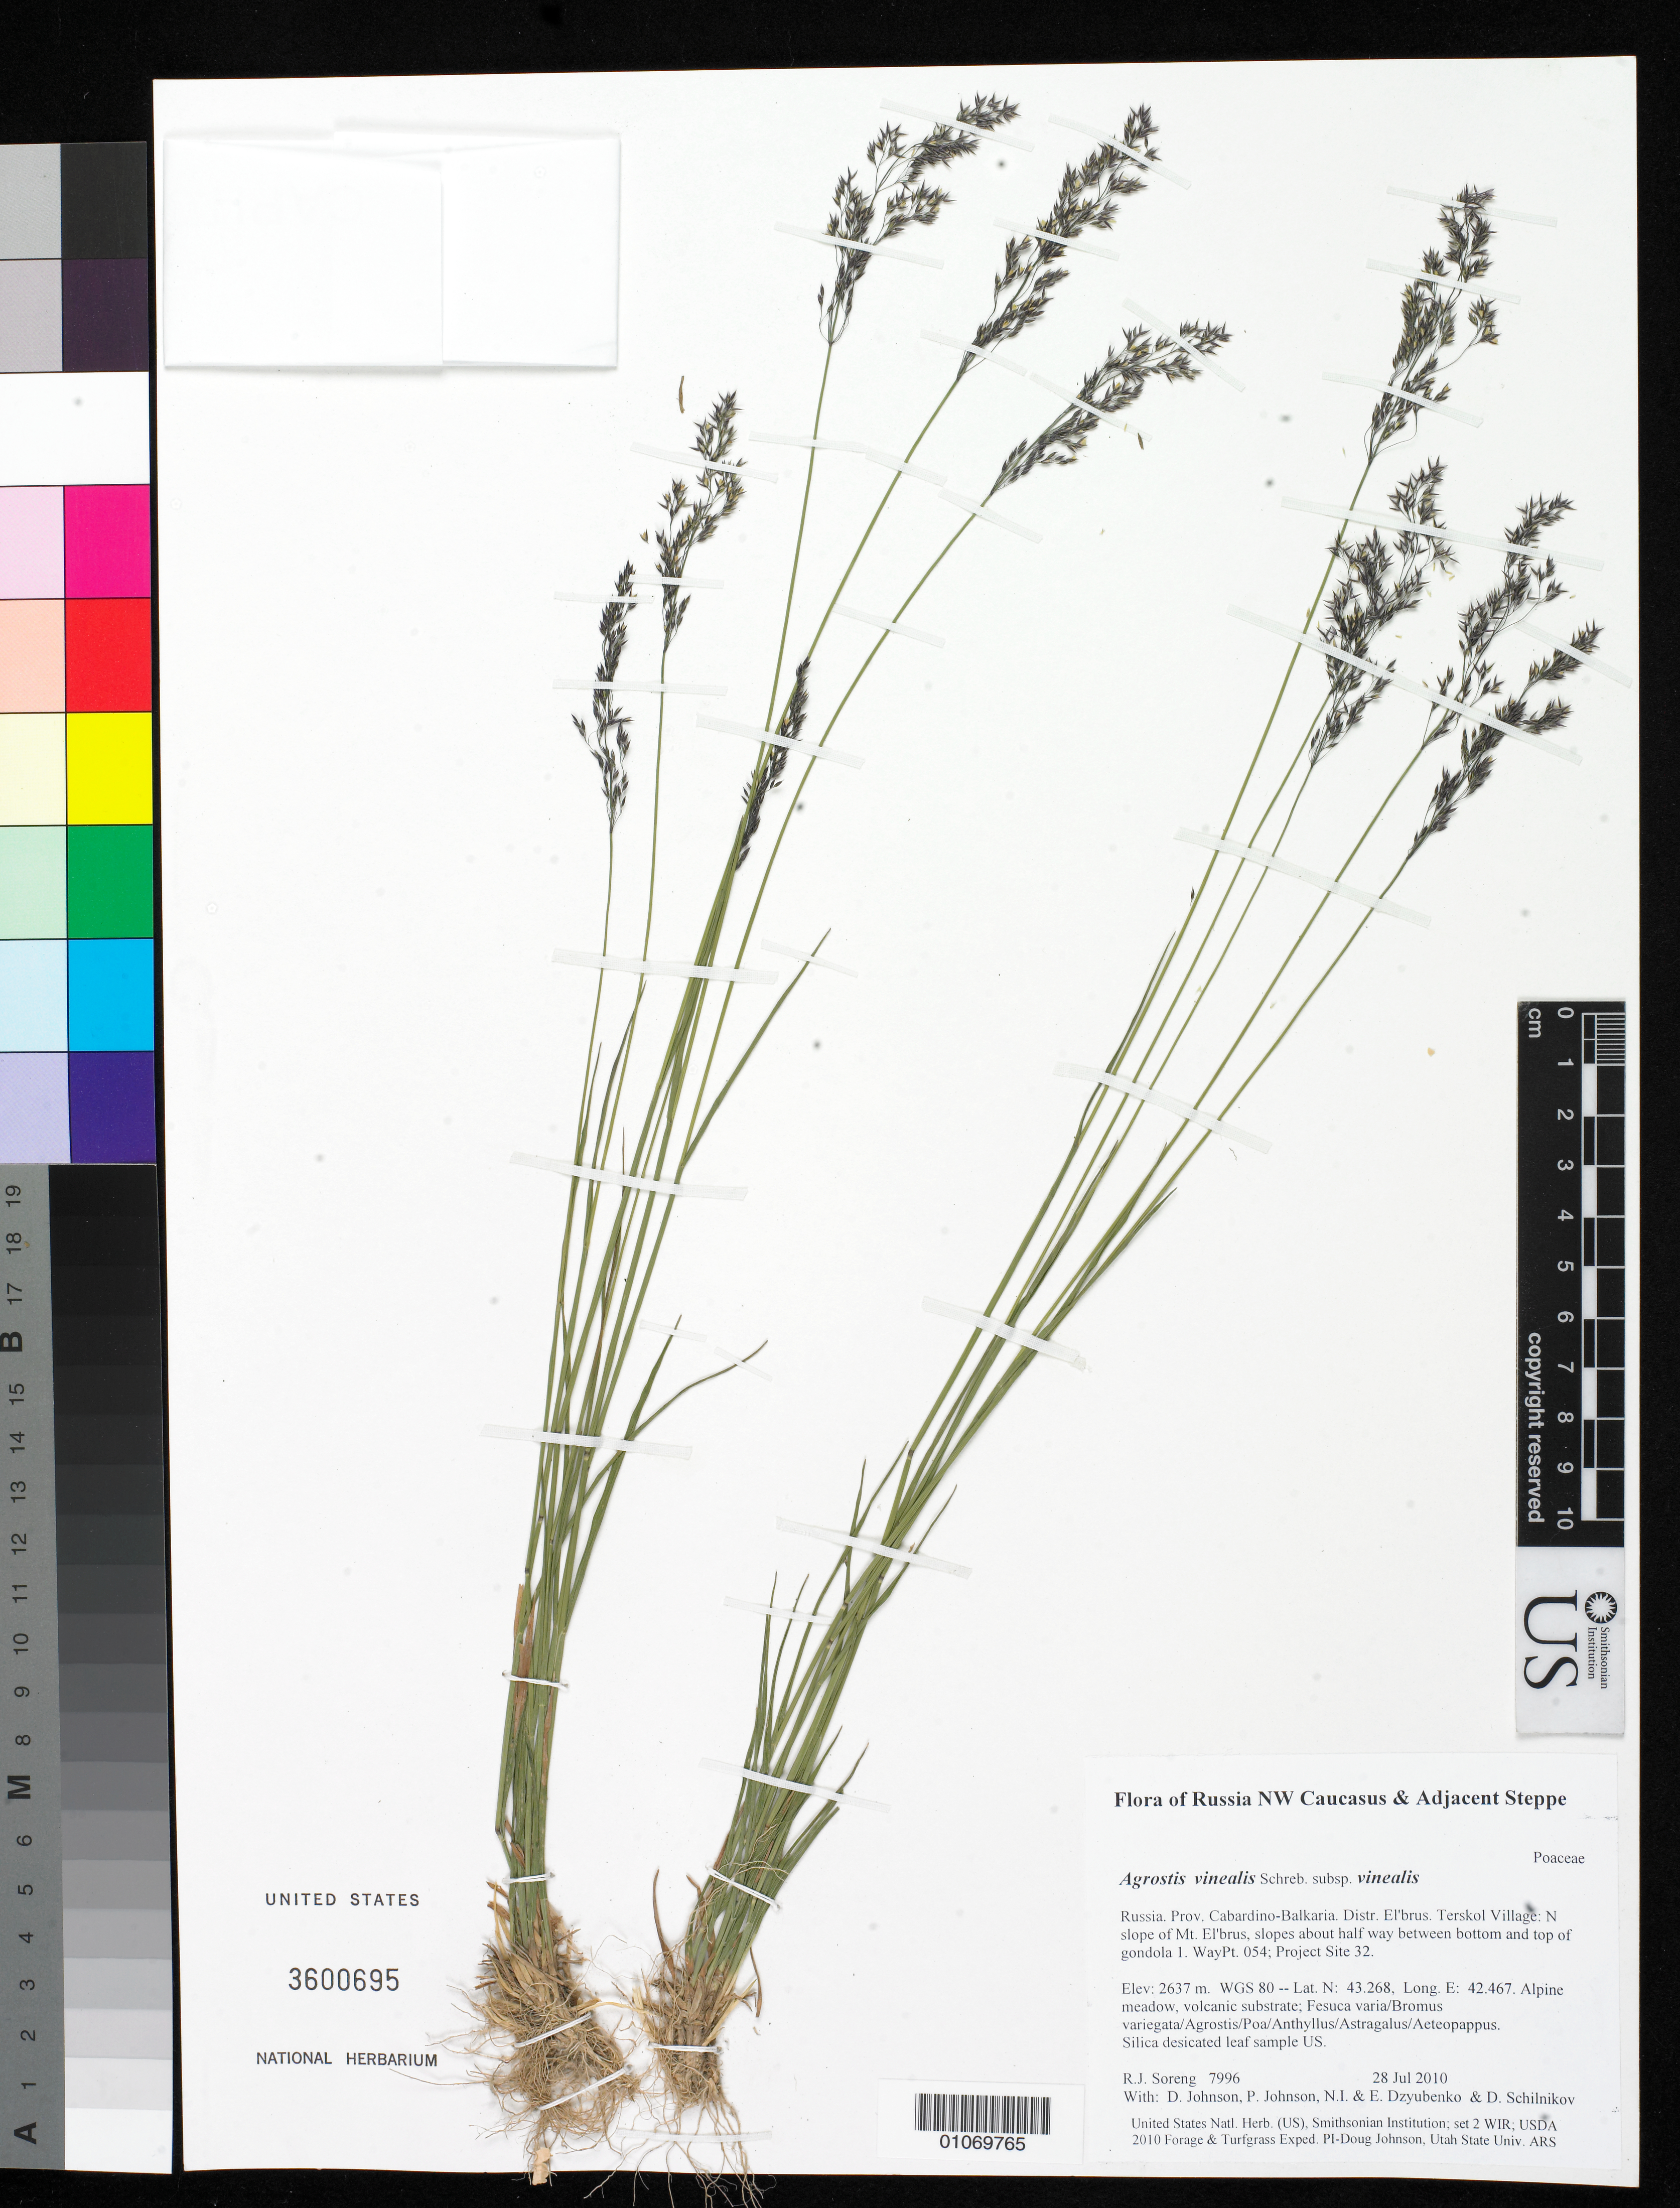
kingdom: Plantae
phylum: Tracheophyta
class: Liliopsida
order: Poales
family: Poaceae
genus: Agrostis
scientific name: Agrostis vinealis subsp. vinealis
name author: Schreb.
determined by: Soreng, Robert J., Research Associate (BOT), Smithsonian Institution - National Museum of Natural History (UNITED STATES)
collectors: R. J. Soreng, D. Johnson, P. Johnson, N. Dzyubenko, E. Dzyubenko & D. Schilnikov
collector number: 7996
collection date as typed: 28 Jul 2010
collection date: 2010-07-28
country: Russian Federation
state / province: Kabardino-Balkar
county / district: El'brus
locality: Terskol Village: N slope of Mt. El'brus, slopes about half way between bottom and top of gondola 1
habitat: Alpine meadow, volcanic substrate; Fesuca varia/Bromus variegata/Agrostis/Poa/Anthyllus/Astragalus/Aeteopappus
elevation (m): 2637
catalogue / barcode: US 3600695